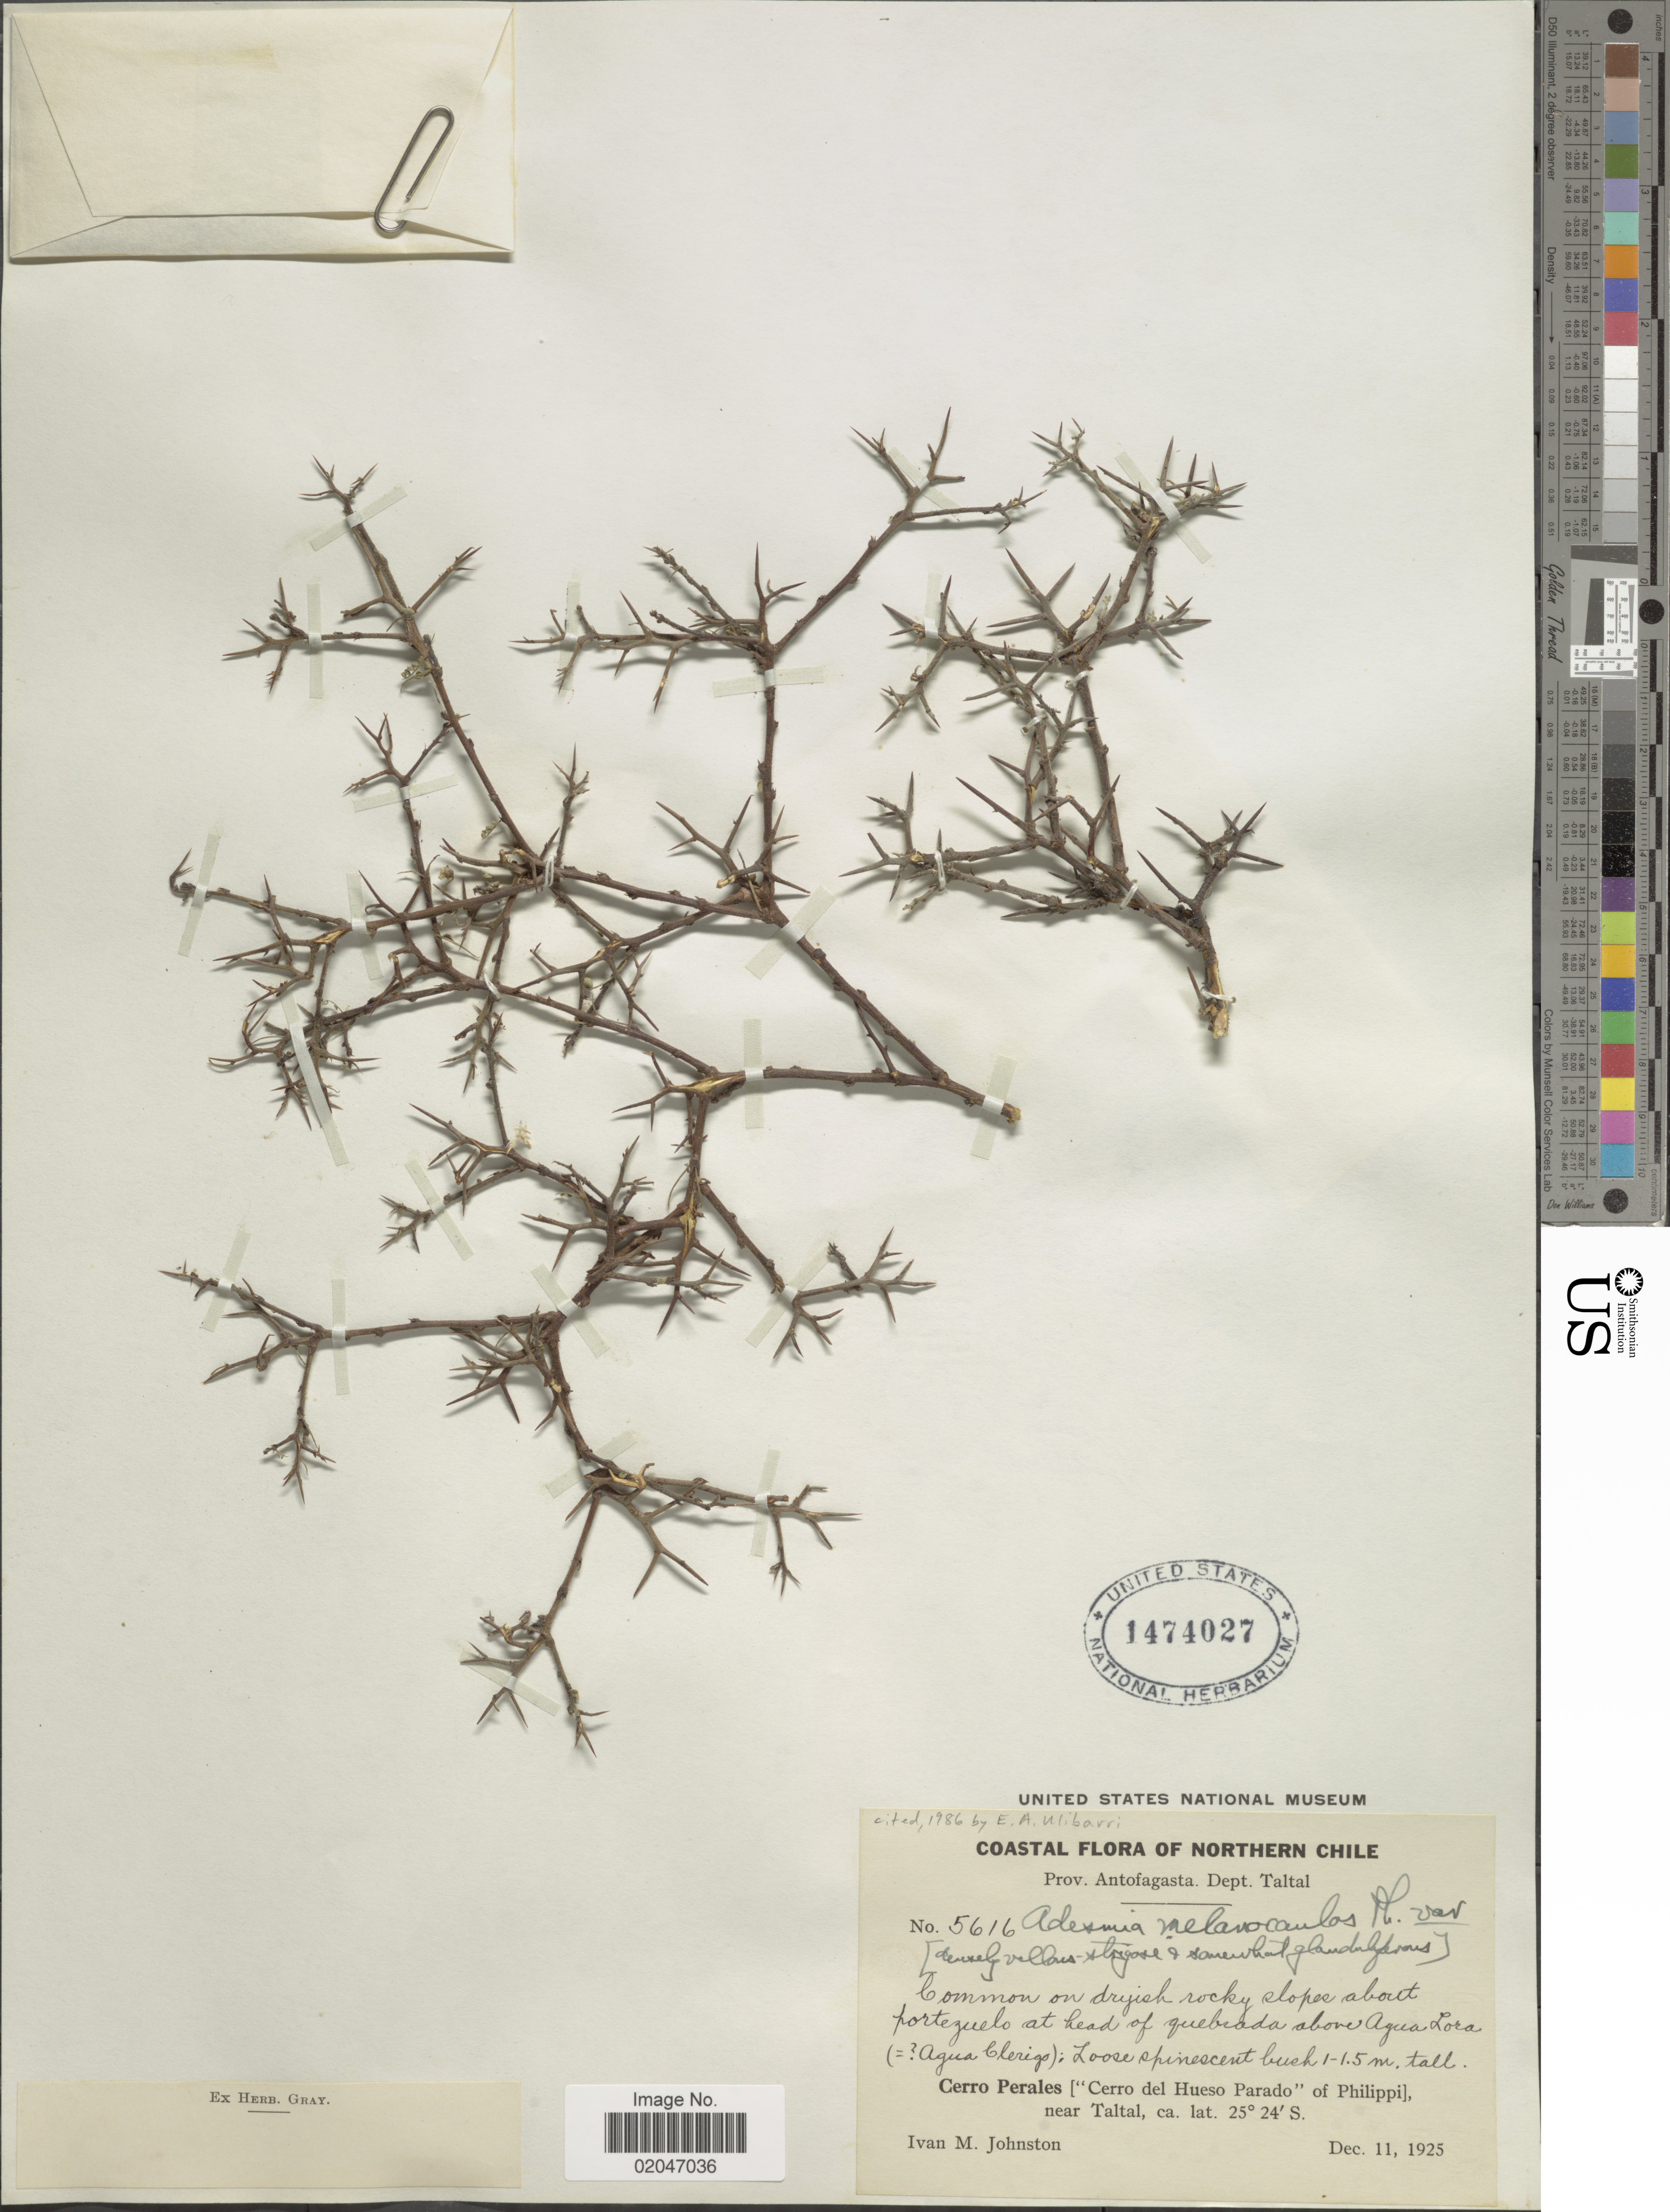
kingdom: Plantae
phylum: Tracheophyta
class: Magnoliopsida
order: Fabales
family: Fabaceae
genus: Adesmia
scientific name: Adesmia melanocaulos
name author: Phil.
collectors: I.M. Johnston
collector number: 5616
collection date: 1925-12-11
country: Chile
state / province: Antofagasta (II)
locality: Dept. Taltal, common on dryish rocky slopes about portezuelo at head of quebrada above Agua Loca (=Agua Clerigo); Cerro Perales ("Cerro del Hueso Parado"of Philippi), near Taltal.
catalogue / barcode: US 1474027